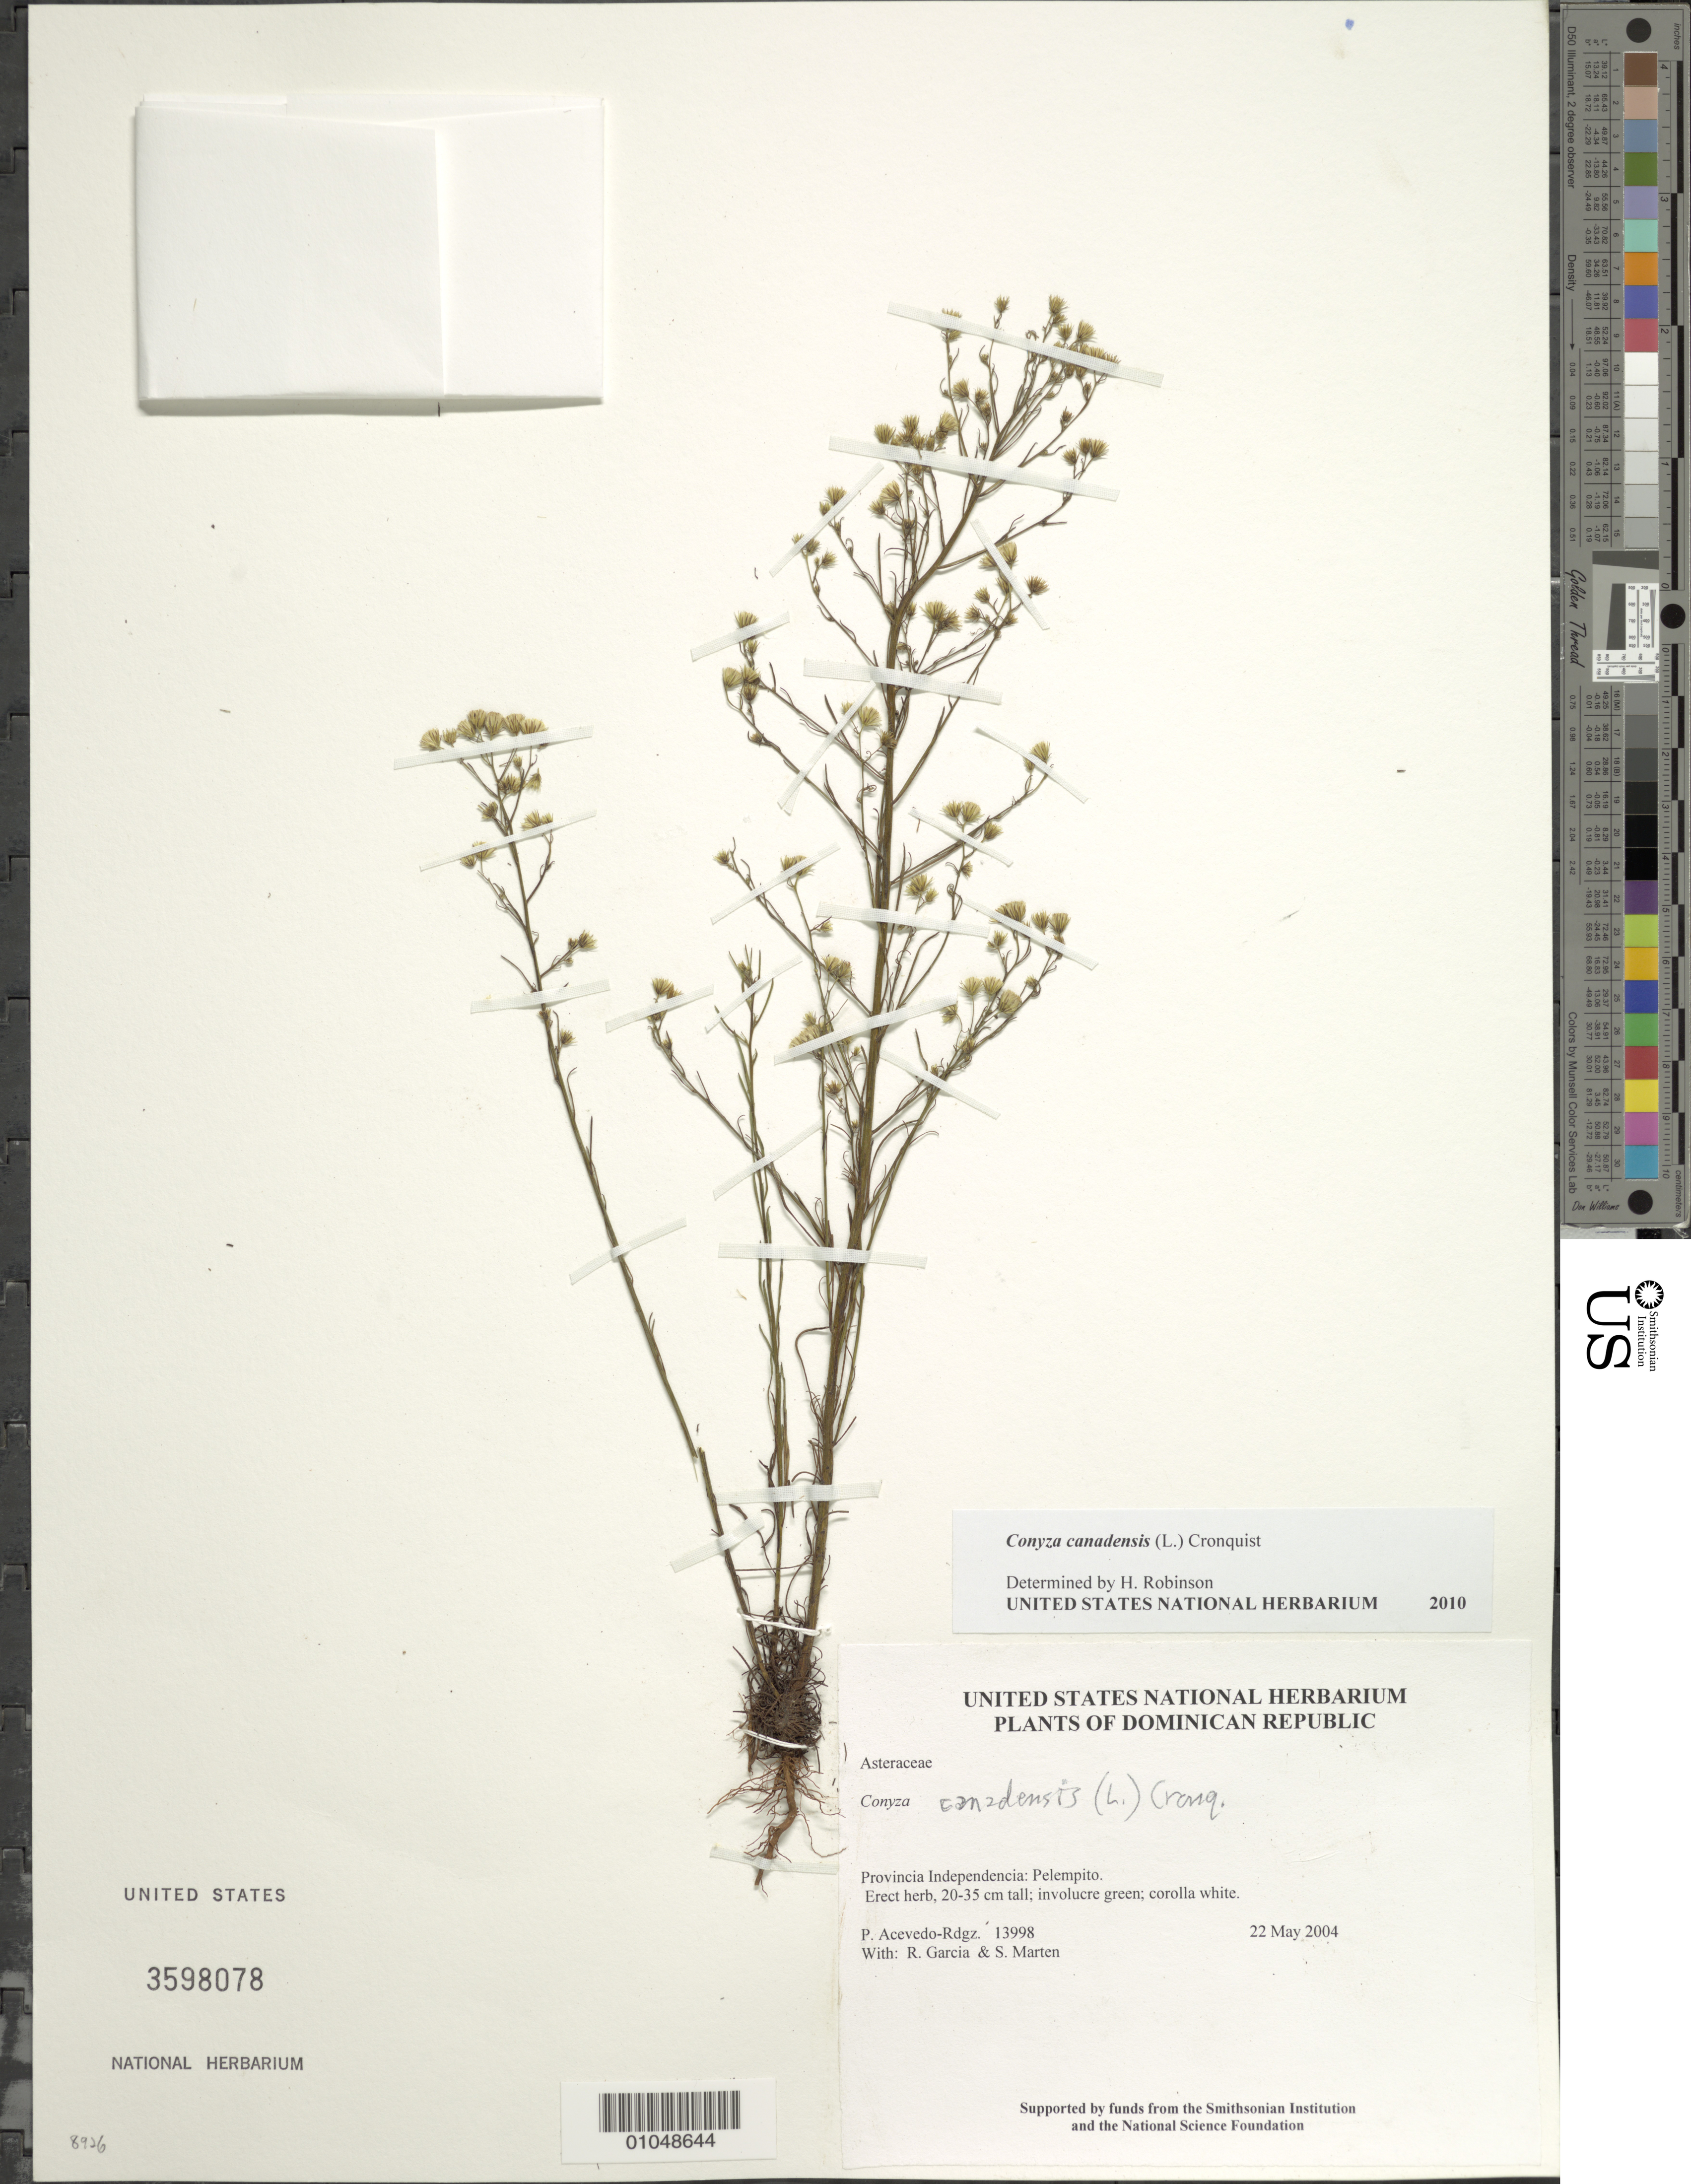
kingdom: Plantae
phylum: Tracheophyta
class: Magnoliopsida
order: Asterales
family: Asteraceae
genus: Conyza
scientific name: Conyza canadensis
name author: (L.) Cronq.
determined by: Robinson, Harold E., (US)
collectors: P. Acevedo-Rodr., R. G. García & S. Marten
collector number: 13998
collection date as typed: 22 May 2004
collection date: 2004-05-22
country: Dominican Republic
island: Hispaniola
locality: Provincia Independencia: Pelempito.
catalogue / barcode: US 3598078